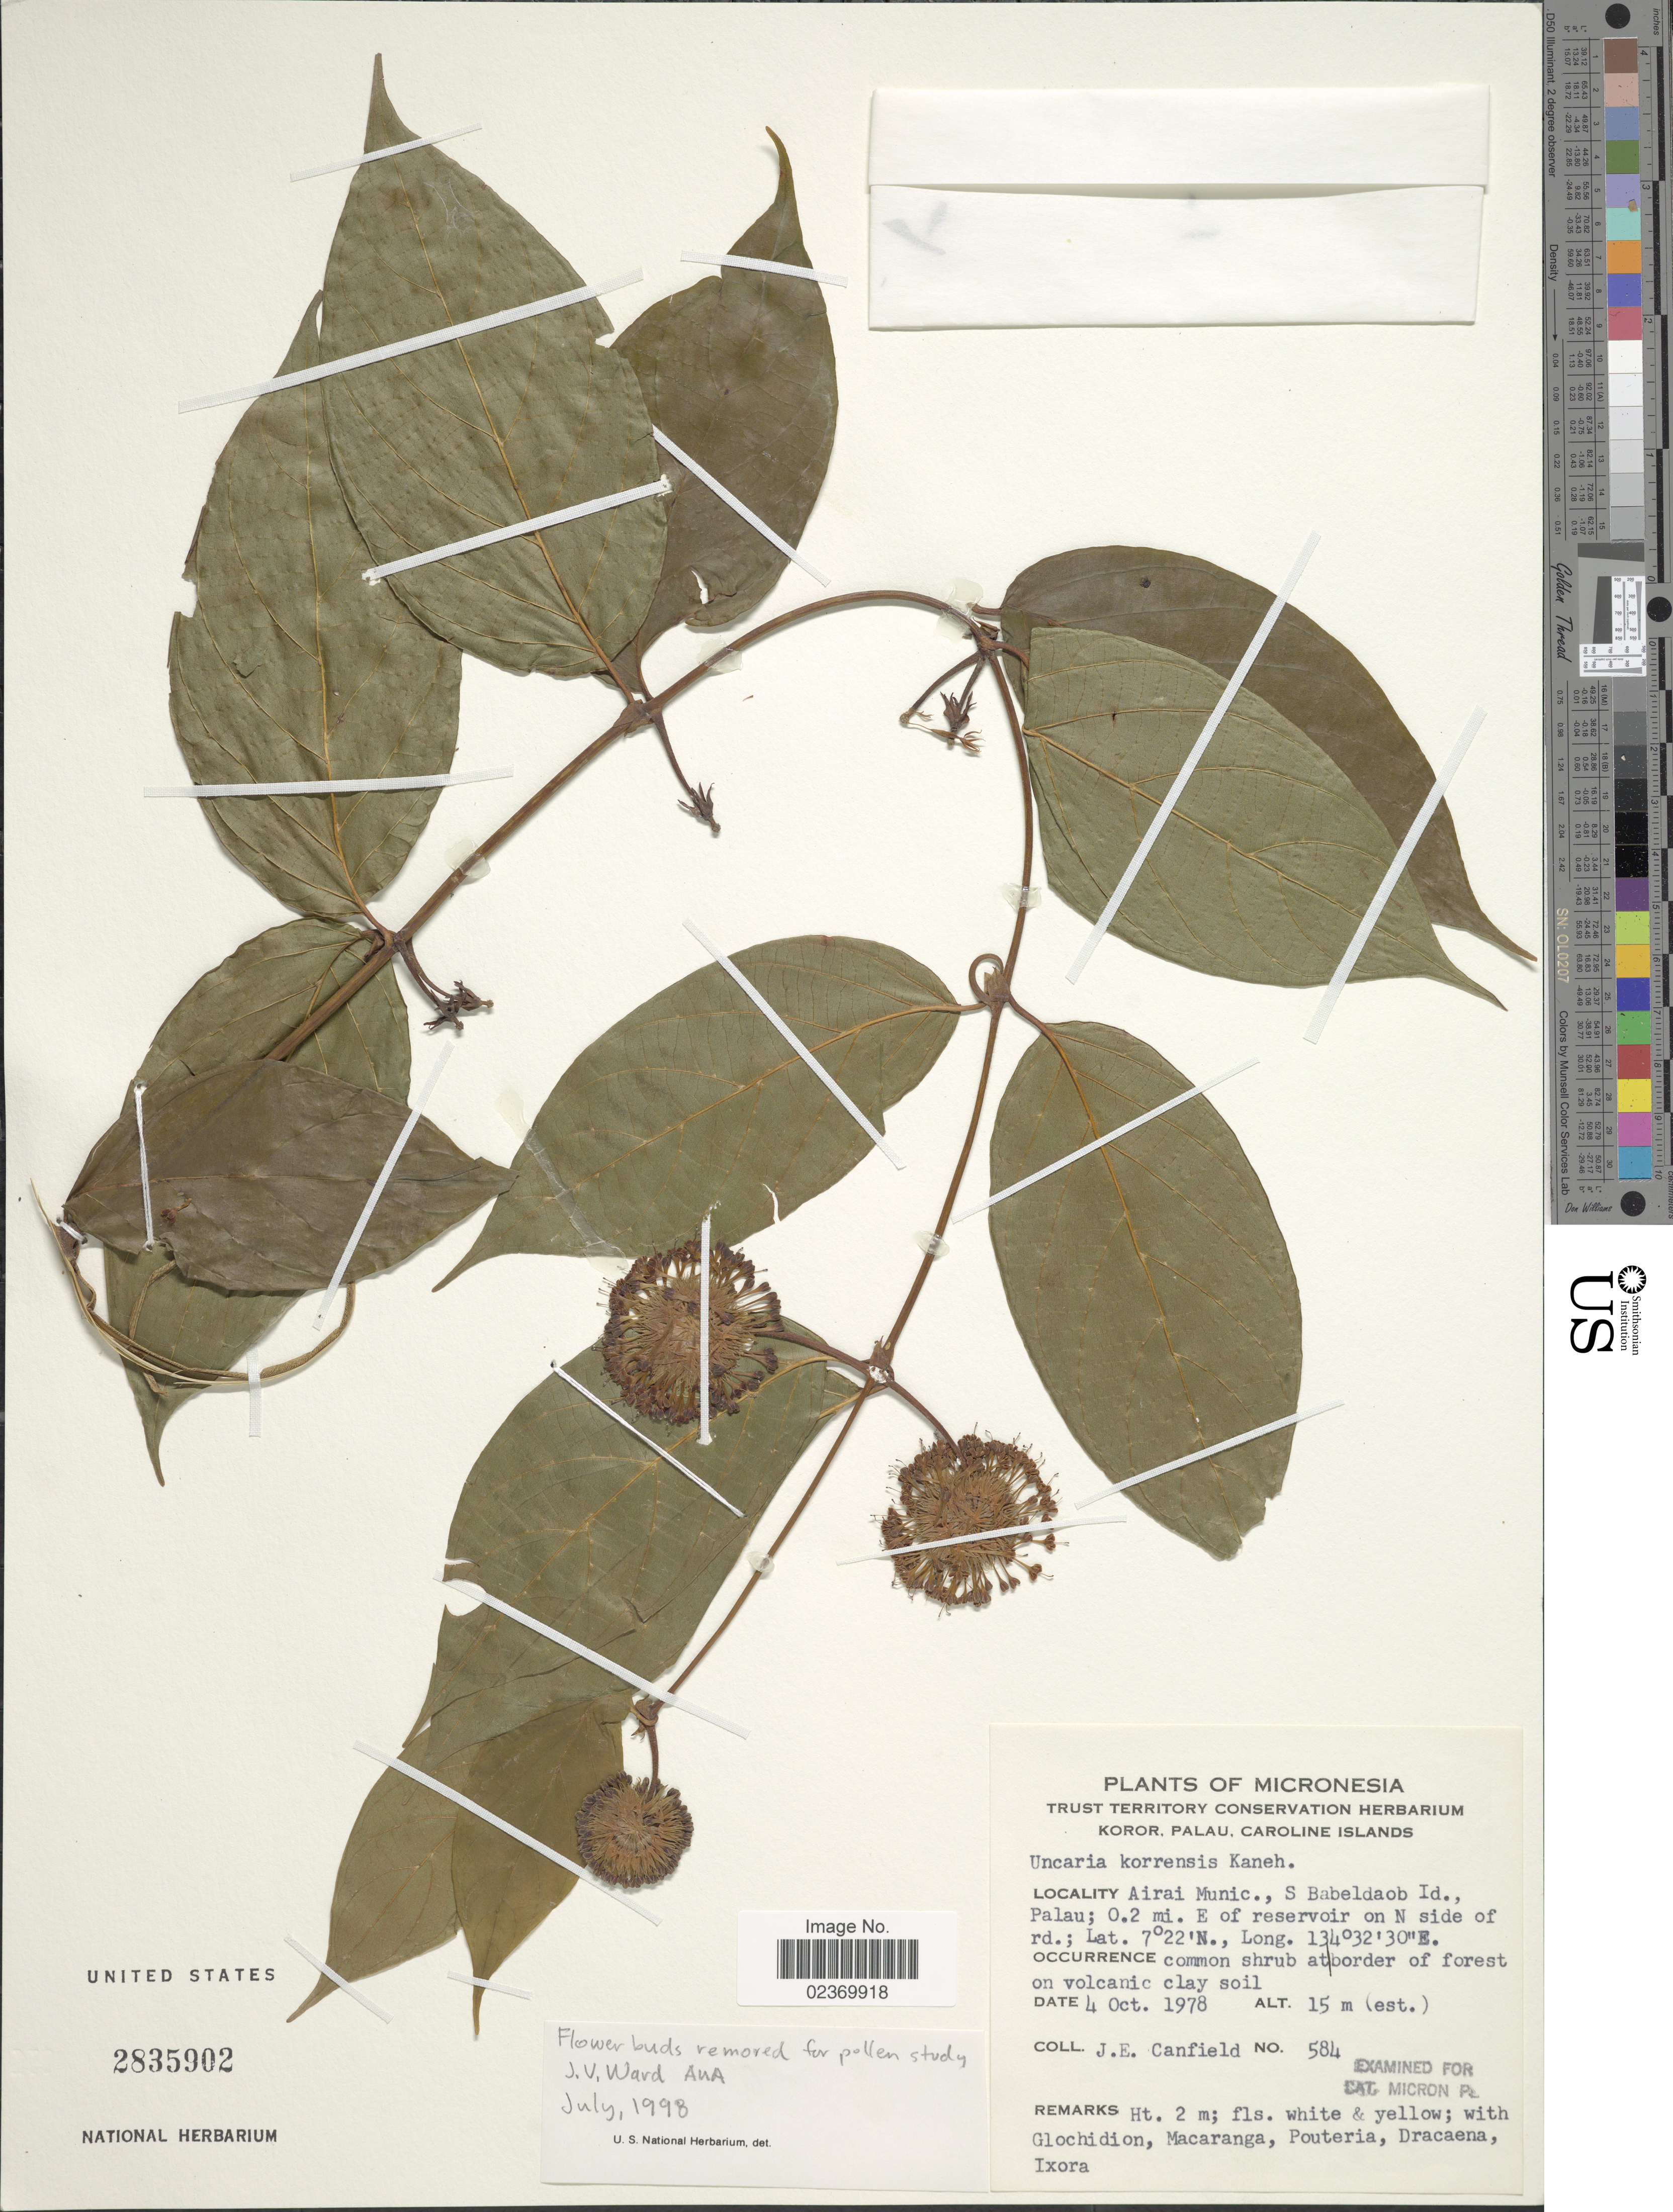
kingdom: Plantae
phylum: Tracheophyta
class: Magnoliopsida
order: Gentianales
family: Rubiaceae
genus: Uncaria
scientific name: Uncaria korrensis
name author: Kaneh.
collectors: J. E. Canfield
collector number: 584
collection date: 1978-10-01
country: Palau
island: Babeldaob [Babelthuap]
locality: Koror, Palau, Airai Munic., SW Babeldaob Id., 0.2 mi. E. of reservoir on N side of rd.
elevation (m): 15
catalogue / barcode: US 2835902